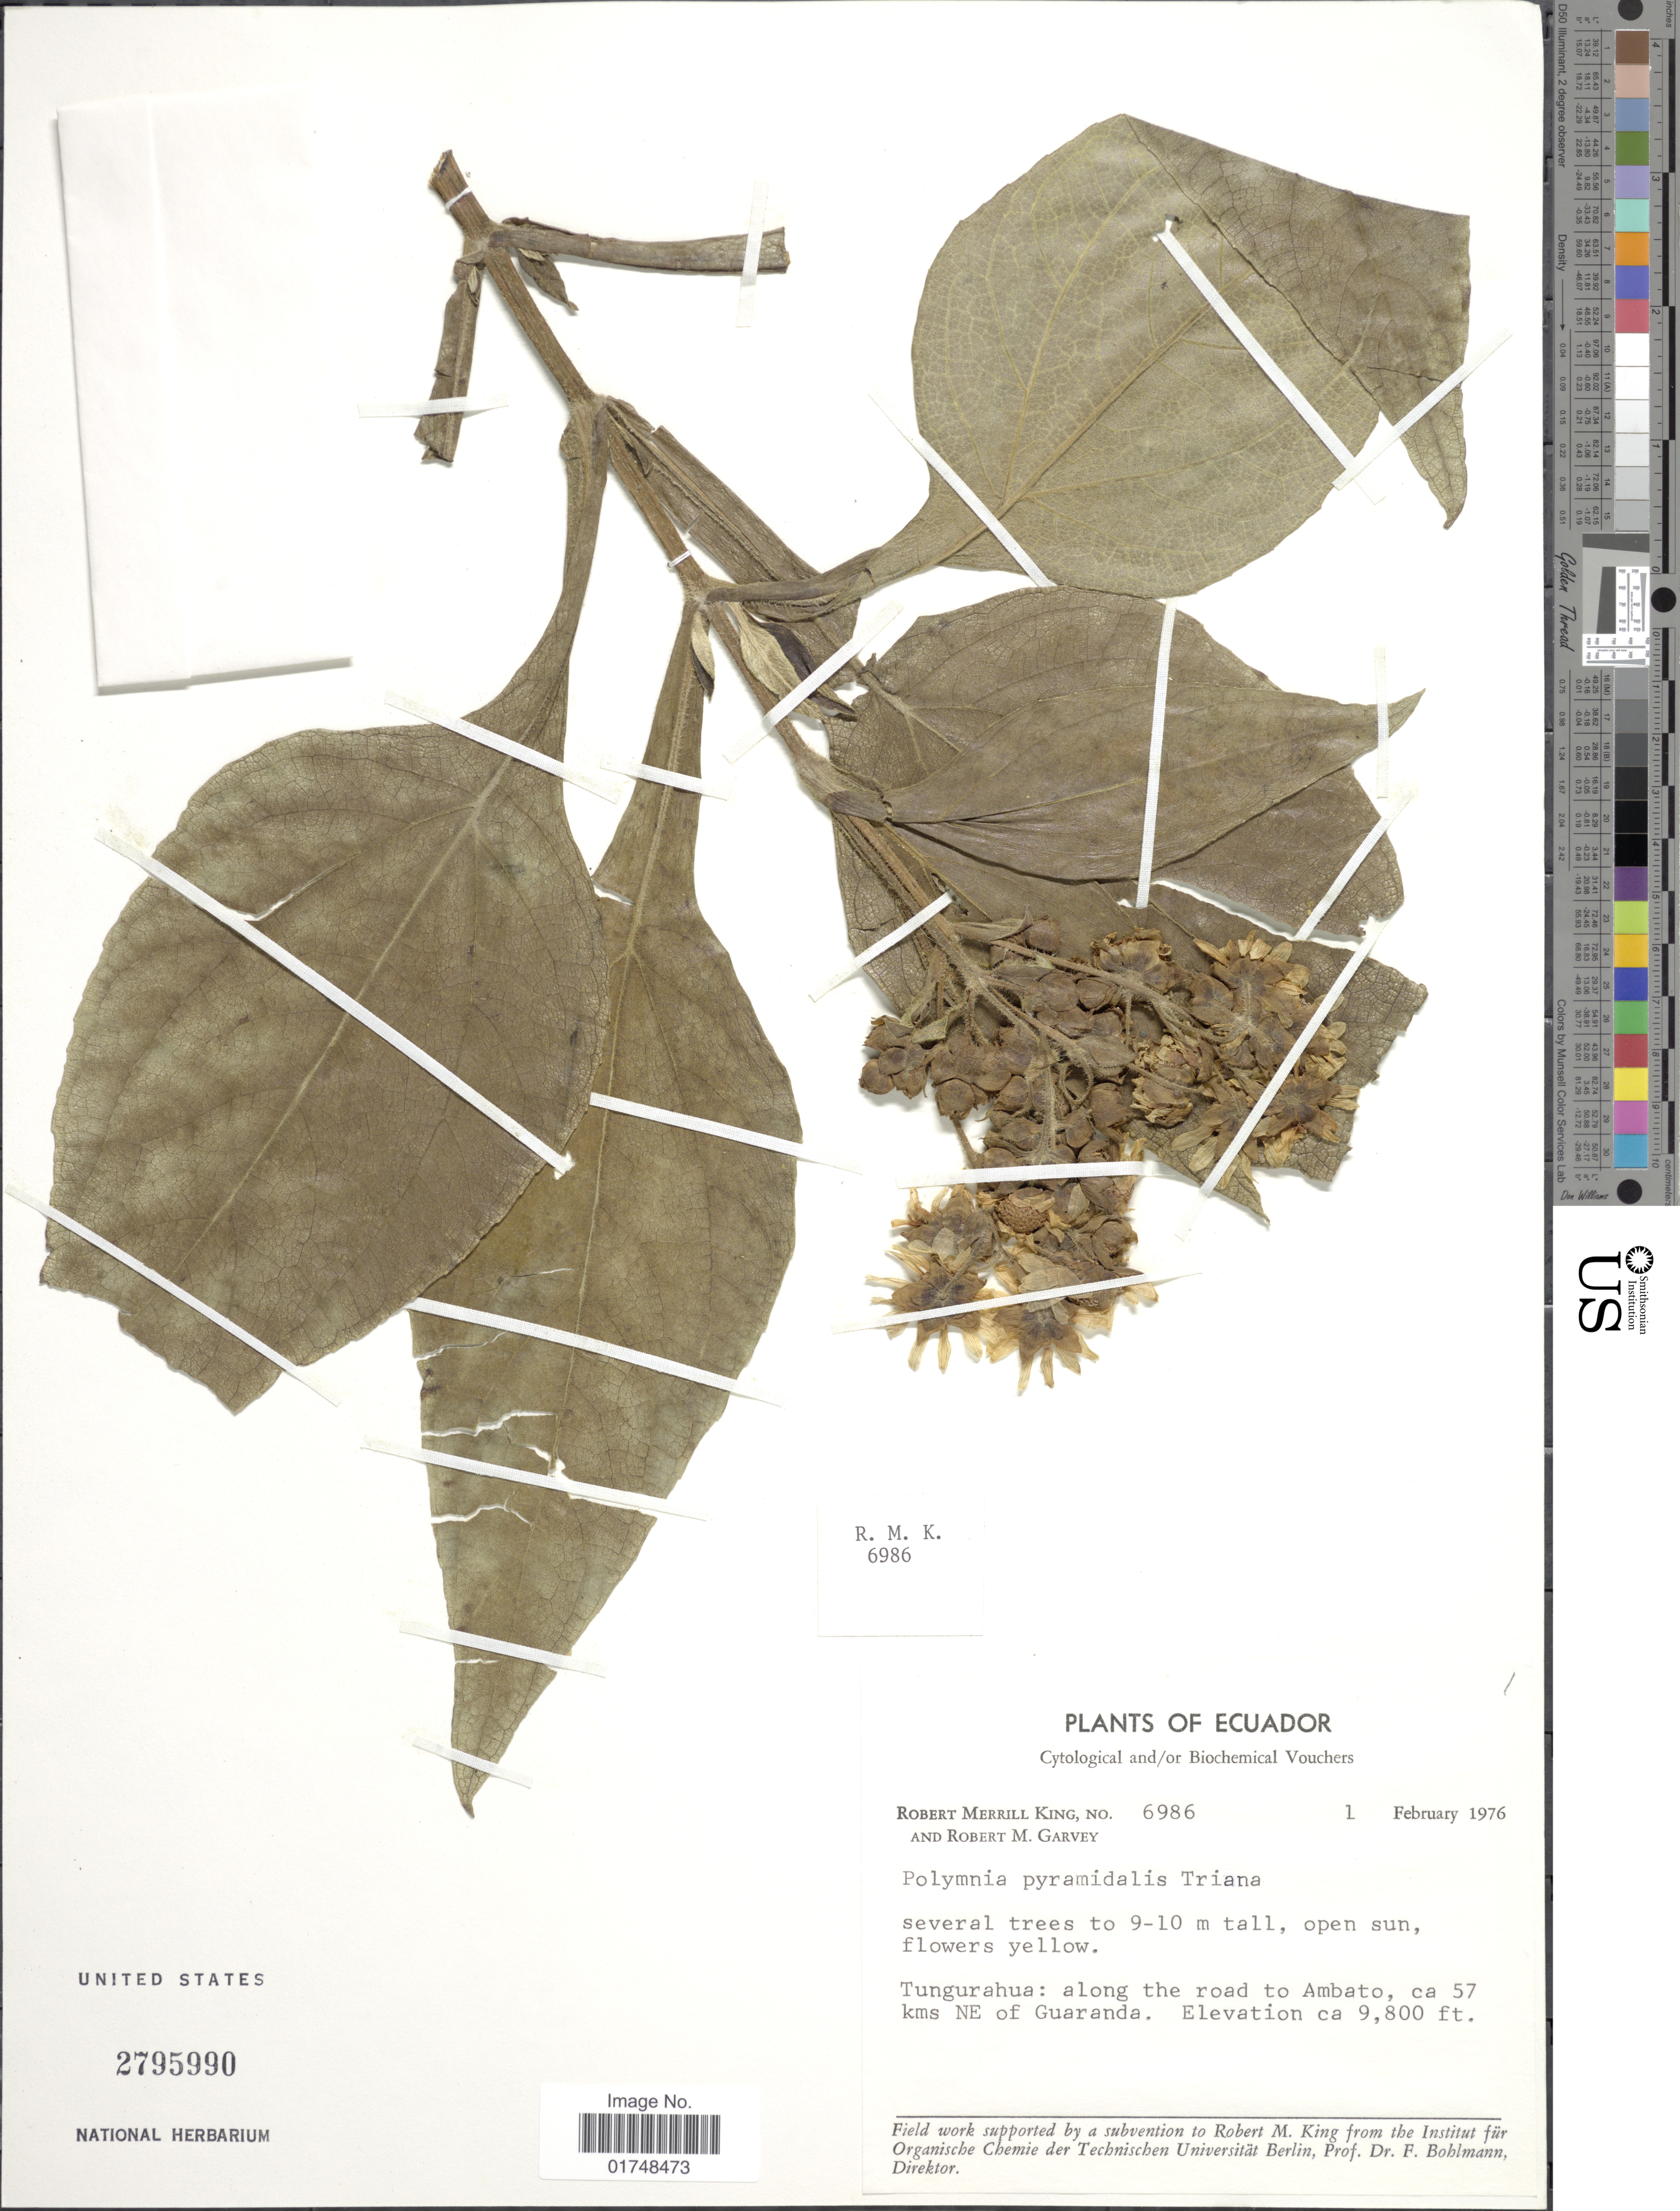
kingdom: Plantae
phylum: Tracheophyta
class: Magnoliopsida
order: Asterales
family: Asteraceae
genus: Smallanthus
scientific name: Smallanthus pyramidalis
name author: (Triana) H. Rob.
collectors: R. M. King & R. Garvey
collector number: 6989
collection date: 1976-02-01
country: Ecuador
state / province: Tungurahua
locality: Tungurahua: along the road to Amabato ca 57 kms NE of Guaranda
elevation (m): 2987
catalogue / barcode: US 2795990